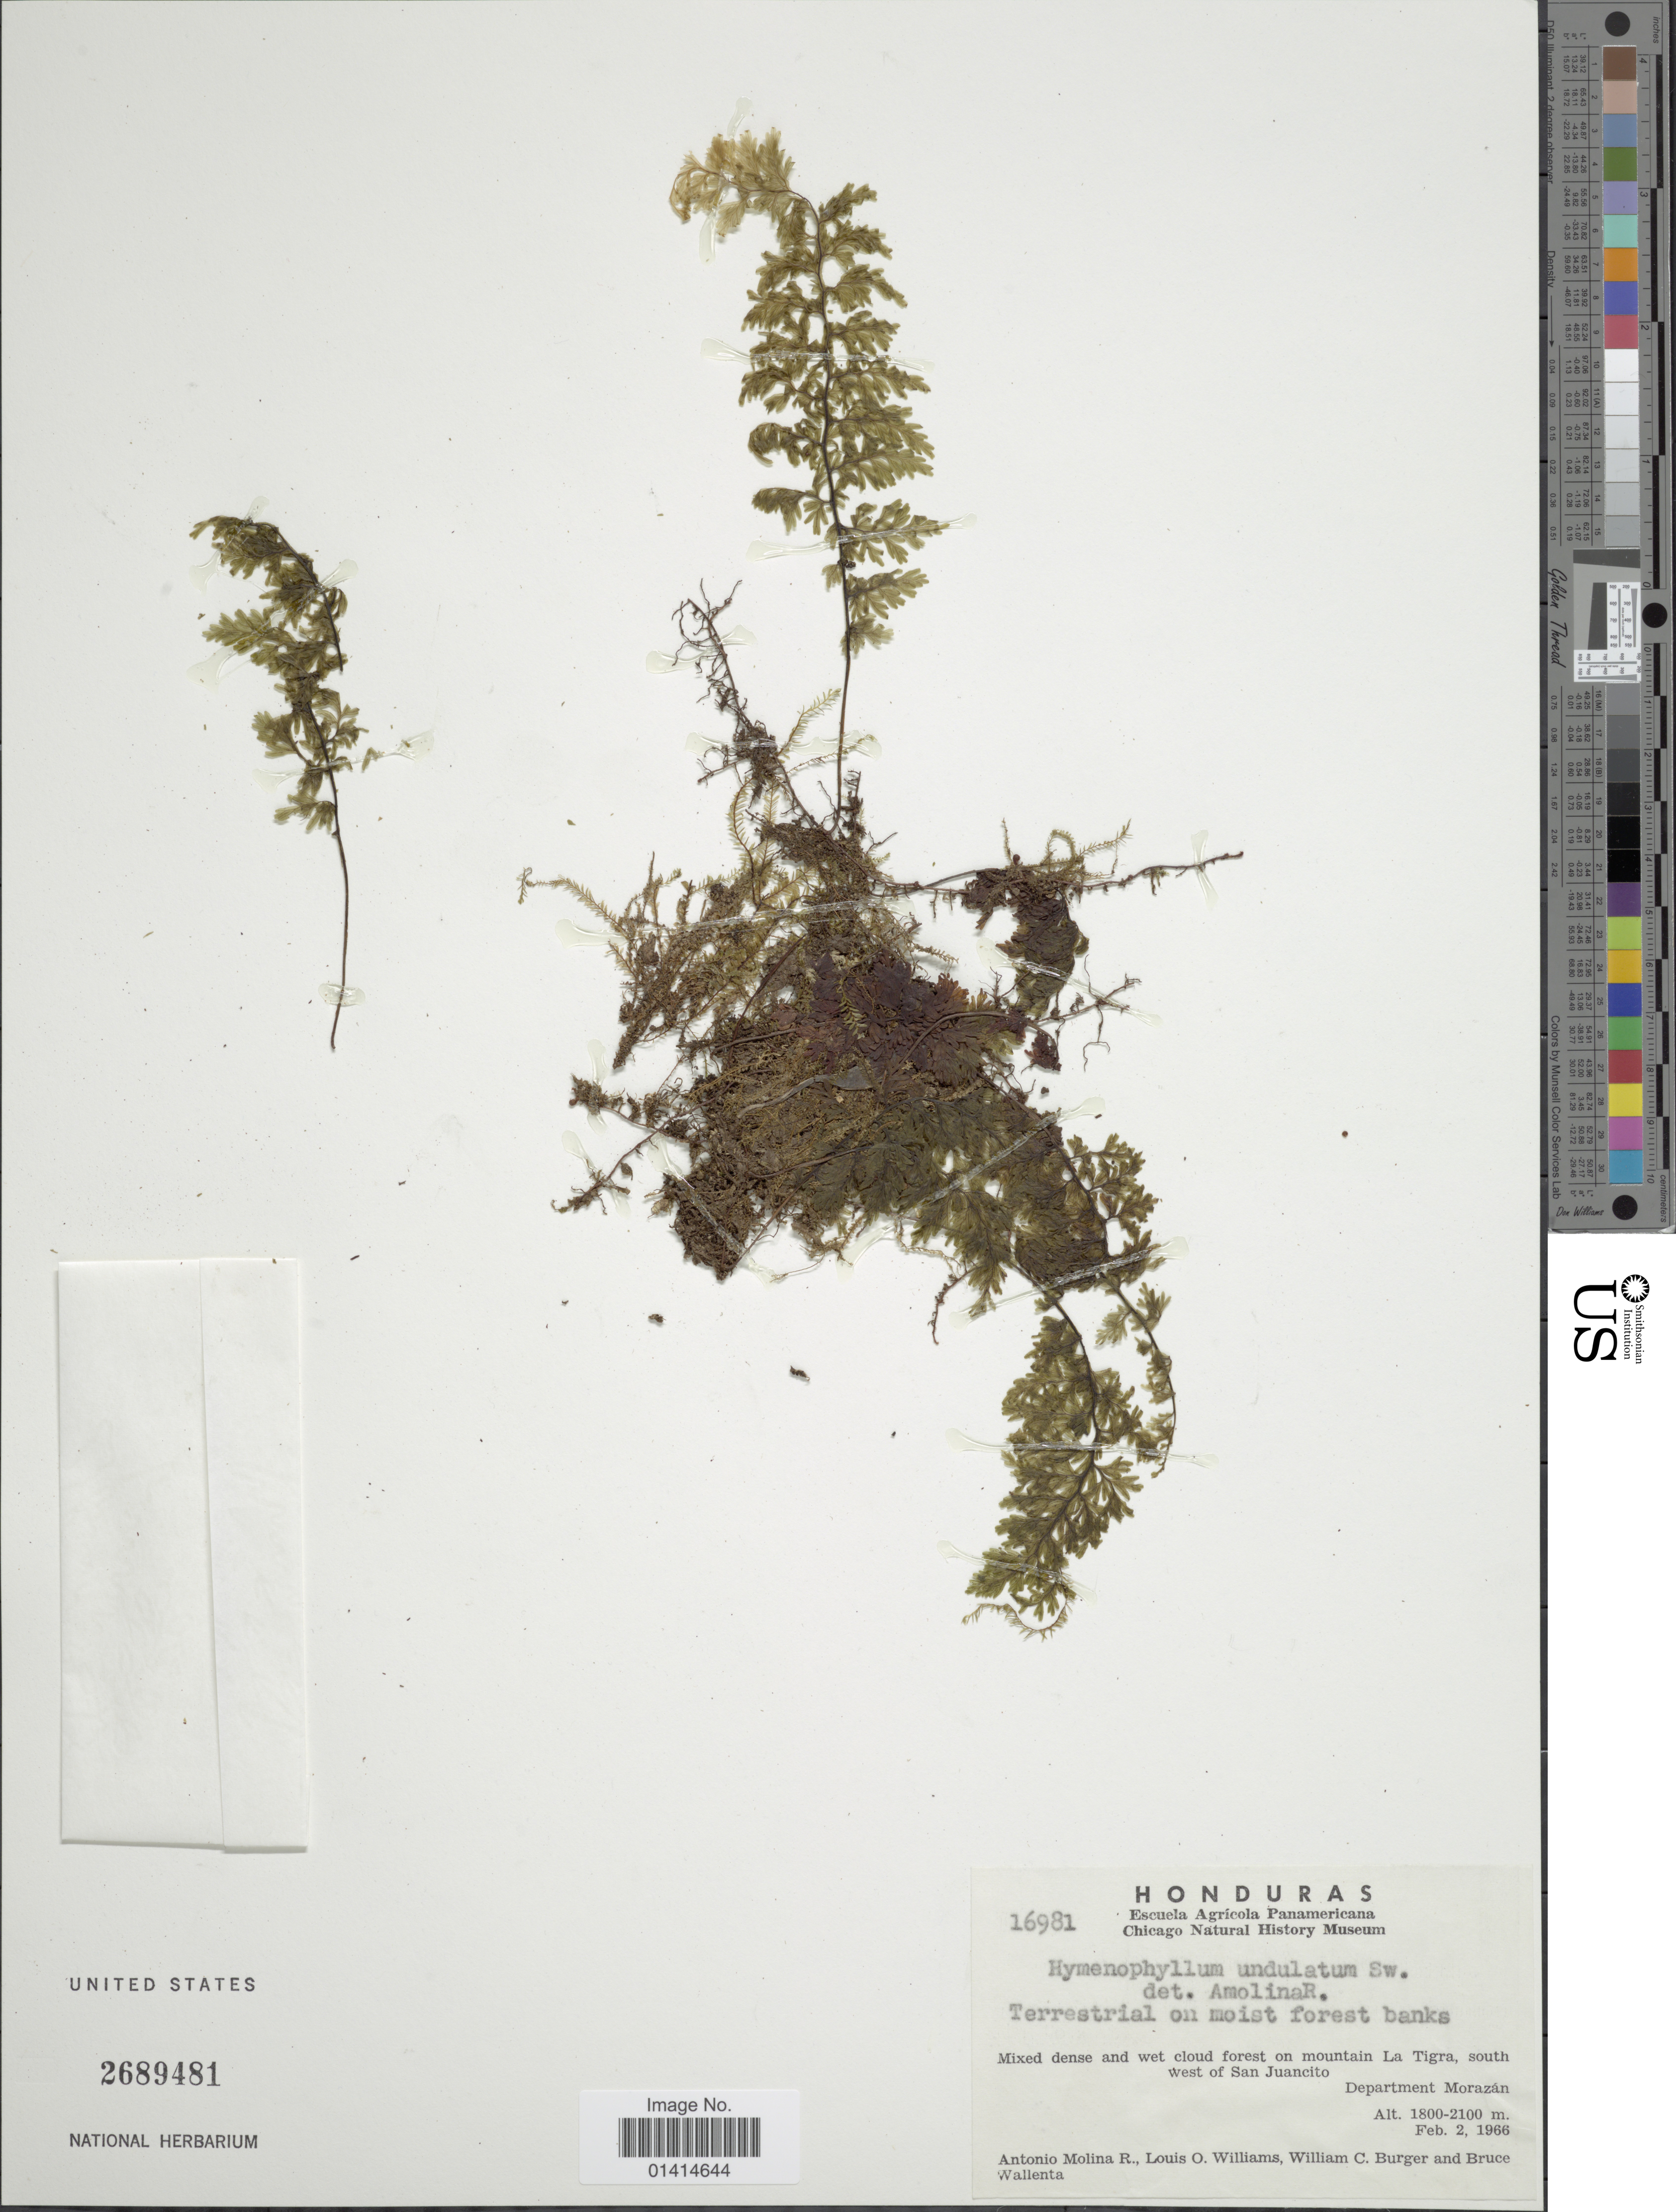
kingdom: Plantae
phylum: Tracheophyta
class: Polypodiopsida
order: Hymenophyllales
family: Hymenophyllaceae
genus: Hymenophyllum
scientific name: Hymenophyllum undulatum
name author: (Sw.) Sw.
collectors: A. Molina R., L. O. Williams, W. Burger & B. Wallenta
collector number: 16981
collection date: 1966-02-02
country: Honduras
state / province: Fco. Morazán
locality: On mountain La Tigra, south west of San Juancito, Department Morazan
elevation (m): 1800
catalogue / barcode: US 2689481